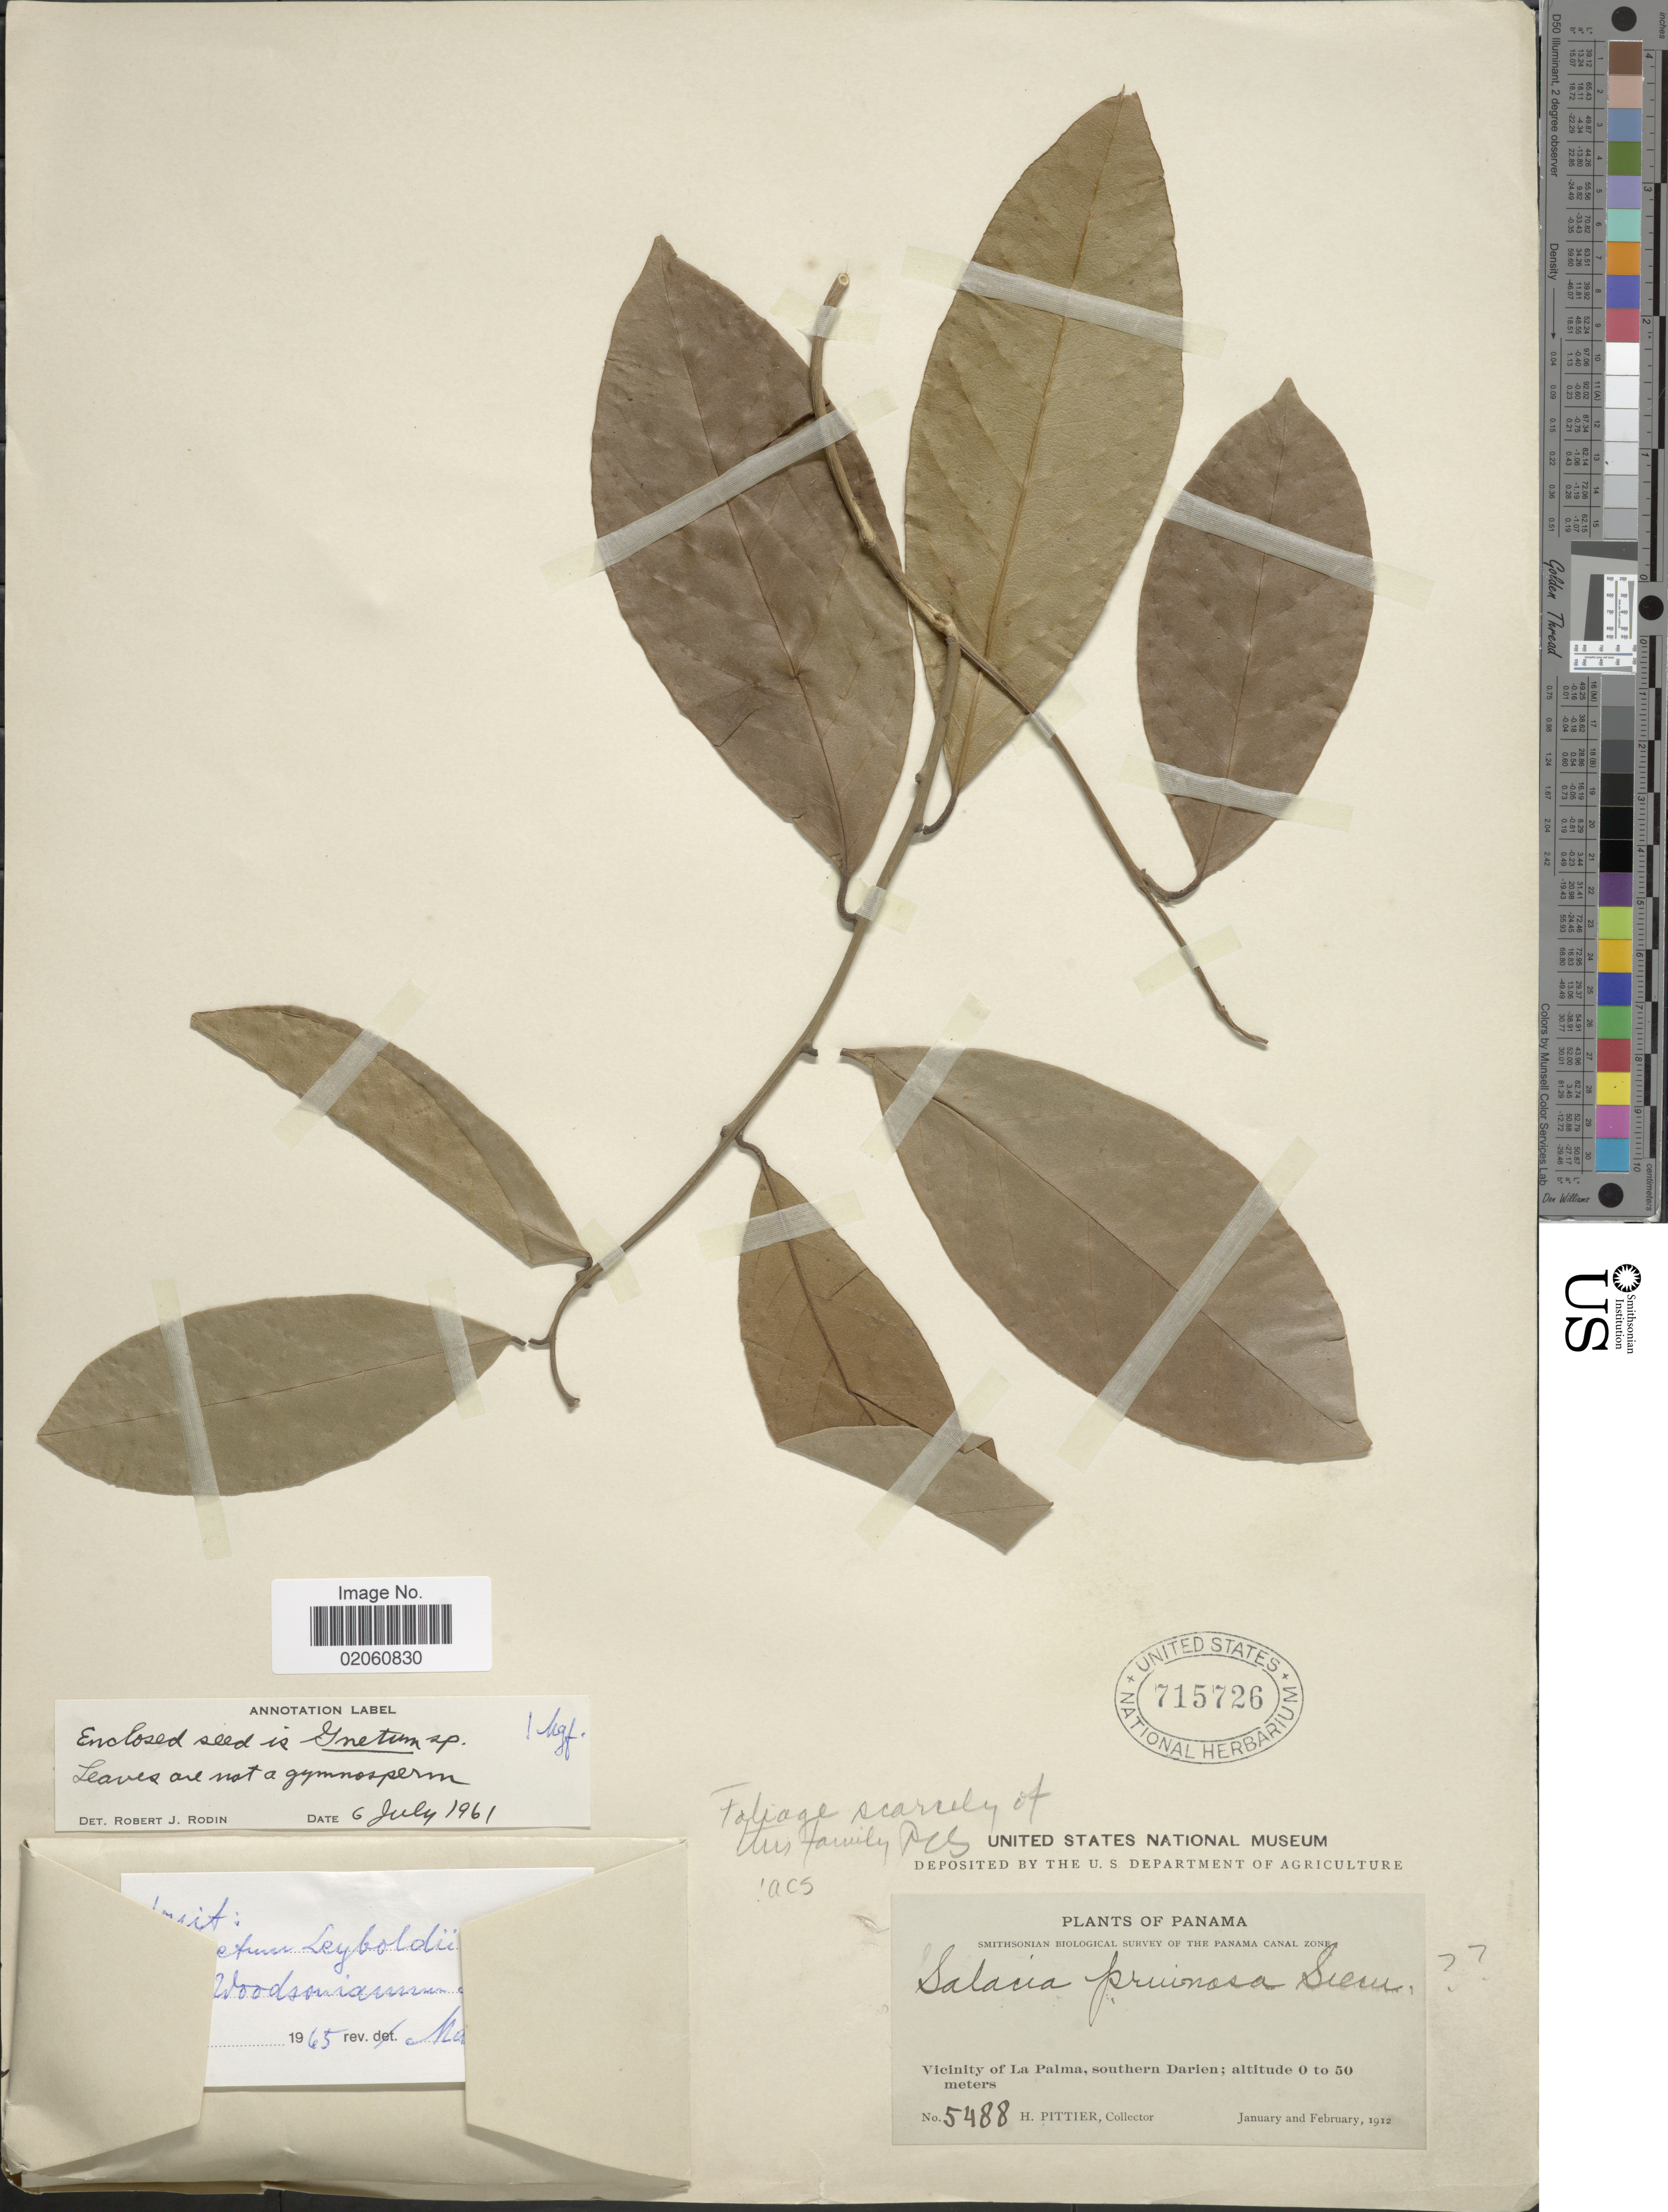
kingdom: Plantae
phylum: Tracheophyta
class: Gnetopsida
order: Gnetales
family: Gnetaceae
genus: Gnetum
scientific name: Gnetum leyboldii var. woodsonianum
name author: Markgr.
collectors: H. F. Pittier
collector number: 5488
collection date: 1912-01/1912-02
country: Panama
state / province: Darién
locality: Vicinity of La Palma, southern Darien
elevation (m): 0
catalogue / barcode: US 715726